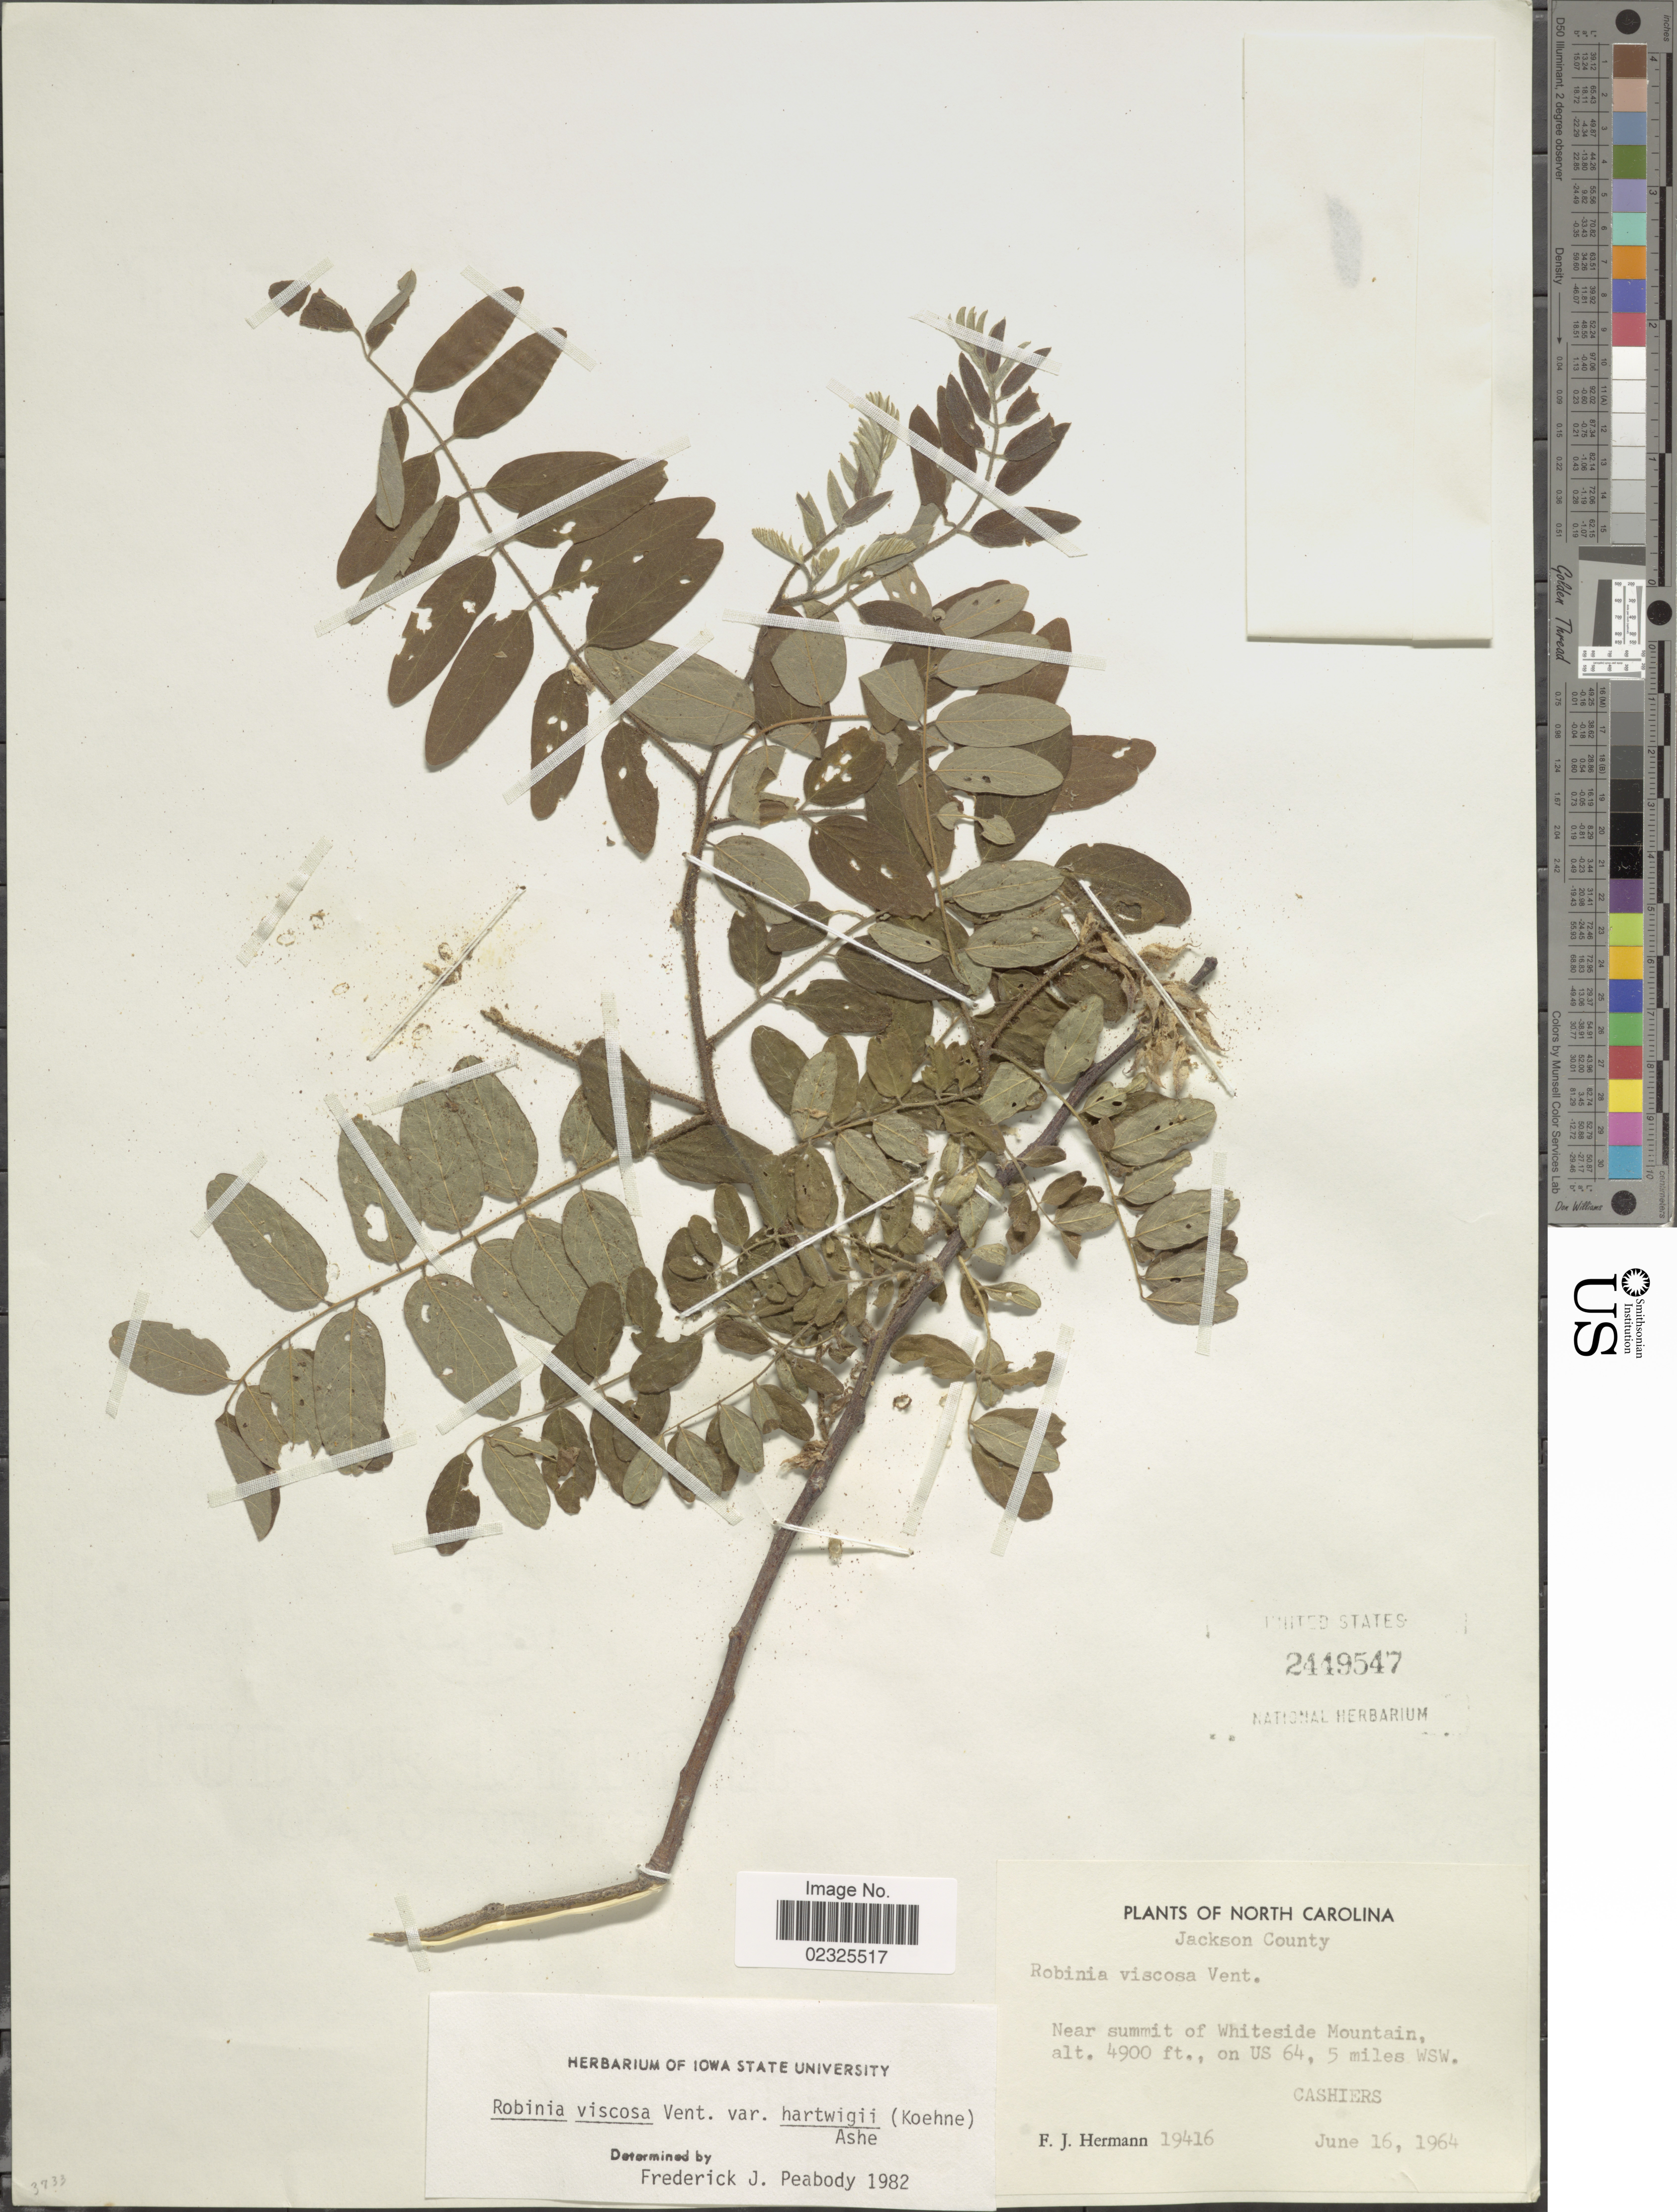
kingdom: Plantae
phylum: Tracheophyta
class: Magnoliopsida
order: Fabales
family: Fabaceae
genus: Robinia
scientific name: Robinia viscosa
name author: Vent.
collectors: F. J. Hermann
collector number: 19416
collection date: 1964-06-16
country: United States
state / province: North Carolina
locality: Jackson County, near summit of Whiteside Mountain, on US 64, 5 miles WSW, Cashiers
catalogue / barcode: US 2449547